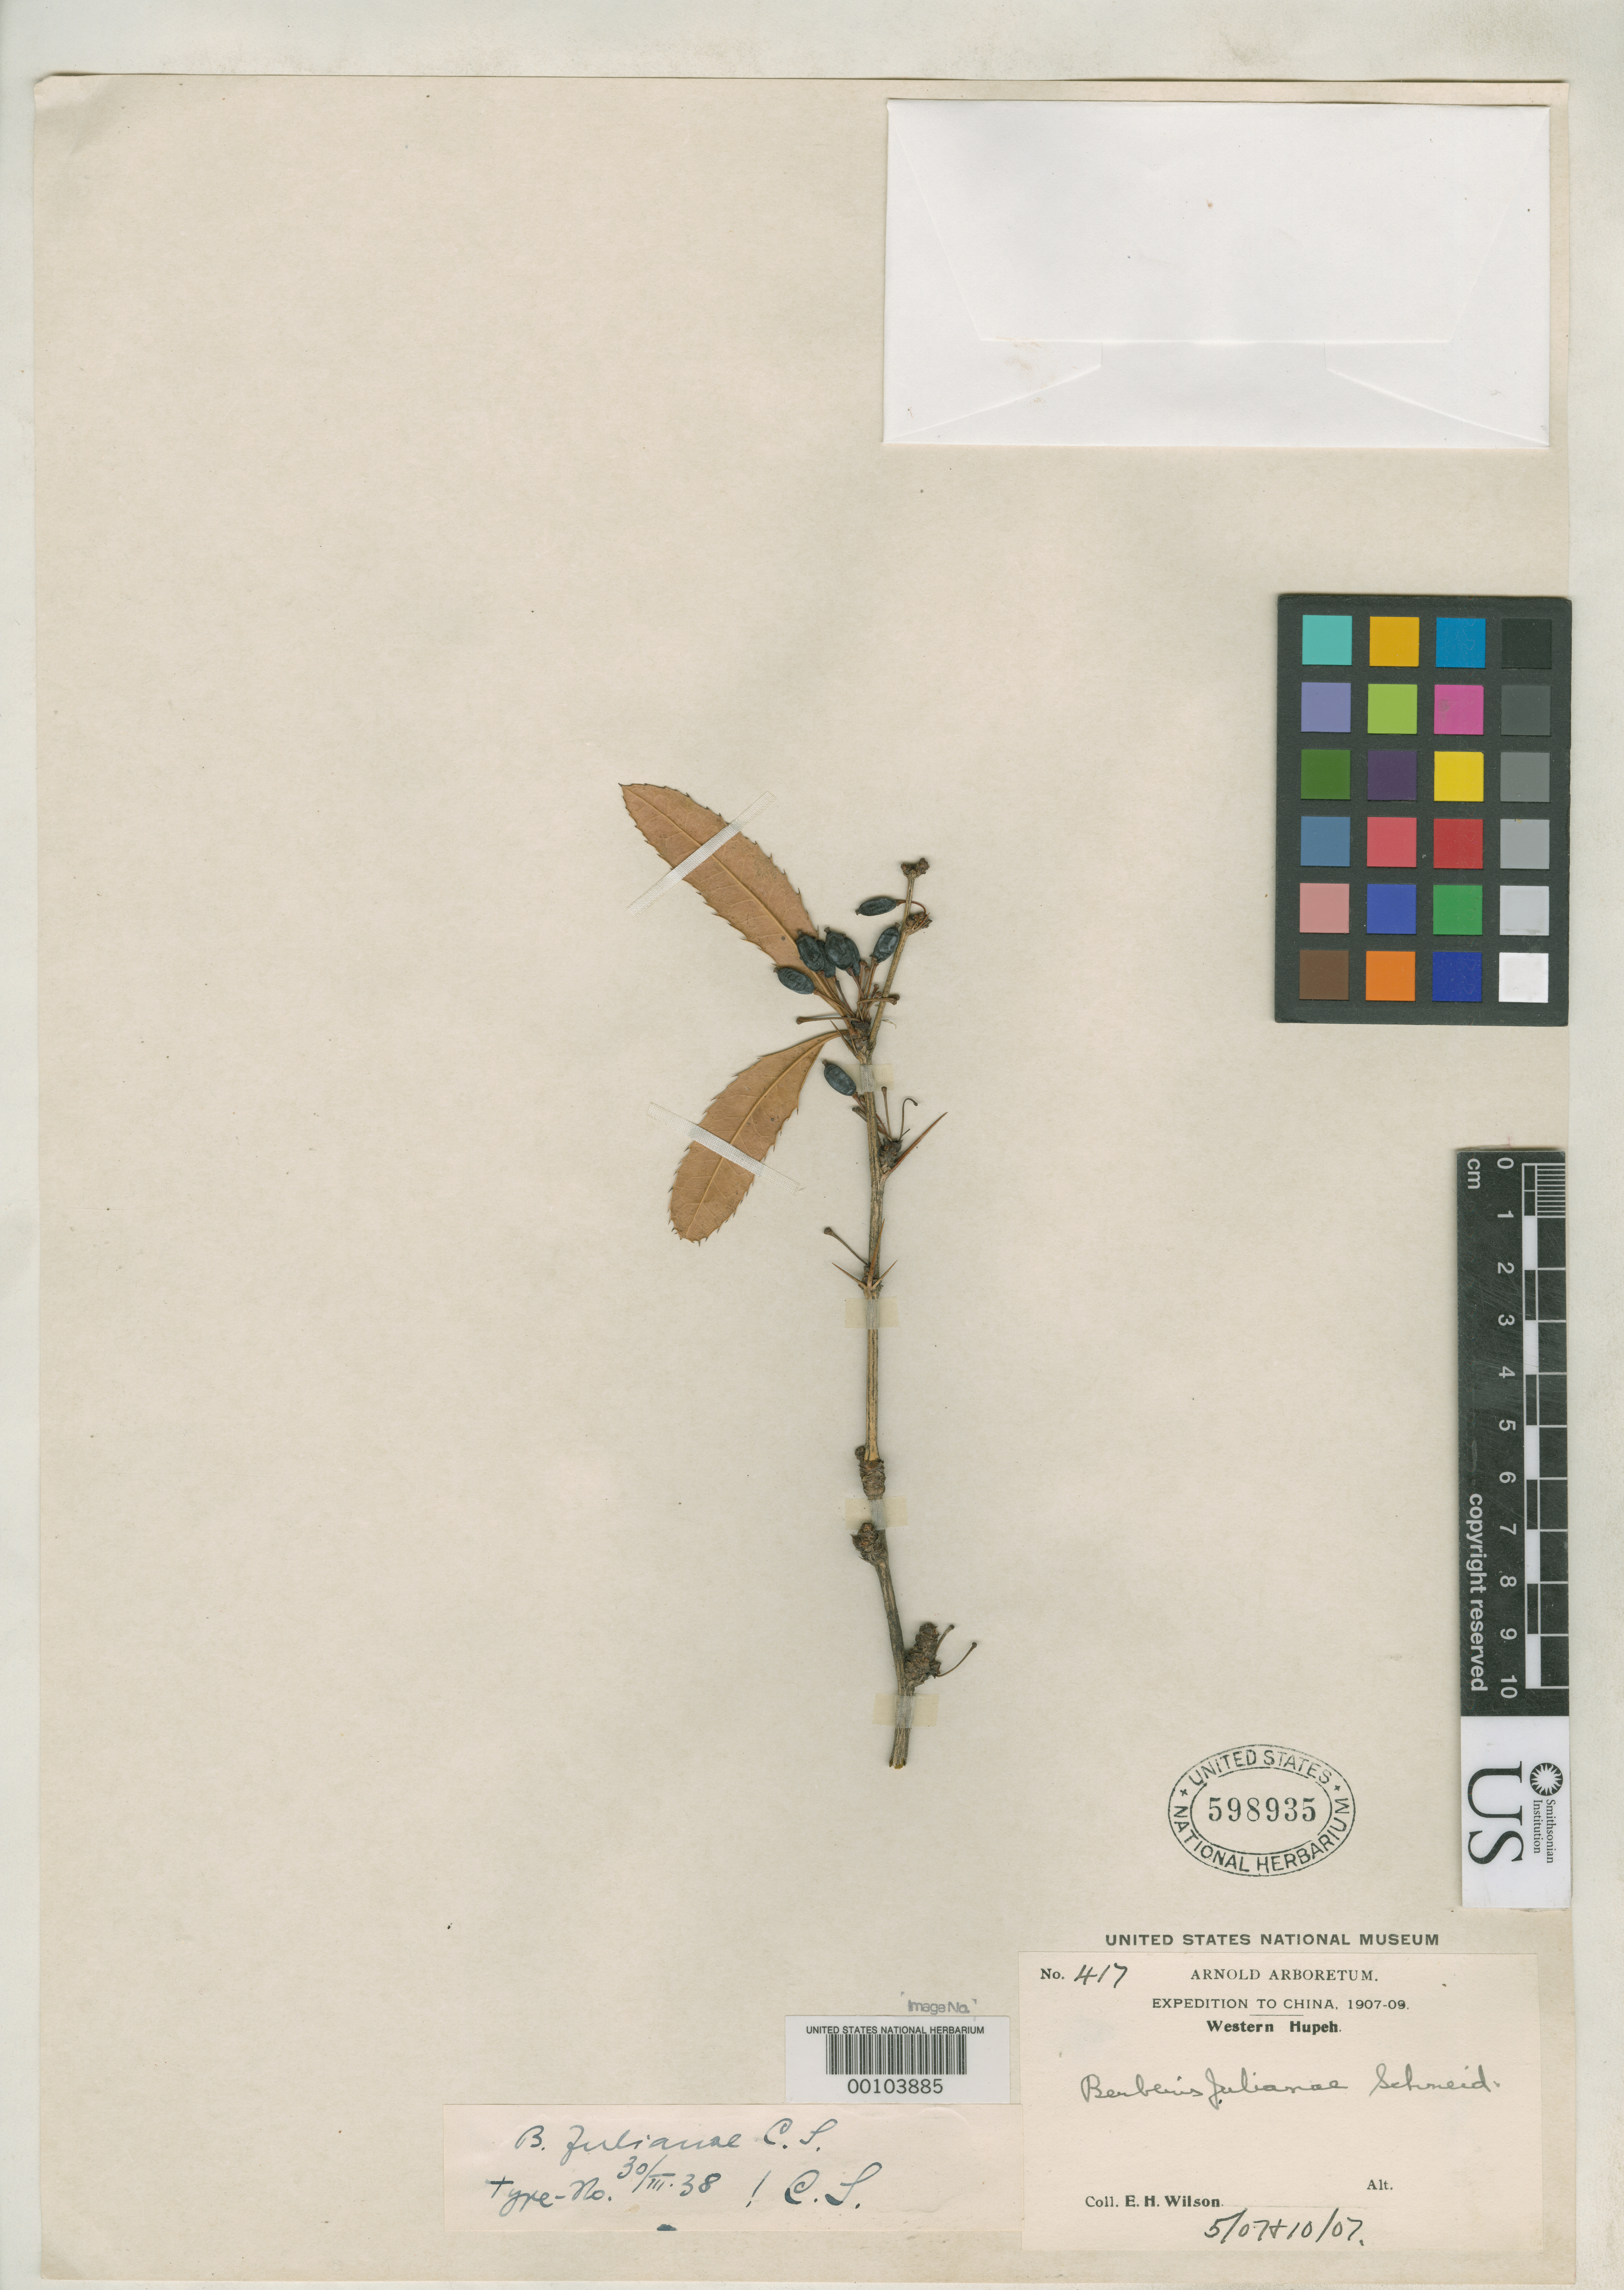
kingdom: Plantae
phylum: Tracheophyta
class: Magnoliopsida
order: Ranunculales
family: Berberidaceae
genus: Berberis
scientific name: Berberis julianae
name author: C.K. Schneid. in Sarg.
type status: Syntype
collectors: E. H. Wilson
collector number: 417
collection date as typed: May 1907 and -- Oct 1907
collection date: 1907-05,1907-10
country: China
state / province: Hubei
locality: Ichang.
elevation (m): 1000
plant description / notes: Sheet mounted with one specimen but label indicates two differerent collection dates corresponding to collection dates cited in protologue (i.e., syntypes).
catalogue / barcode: US 598935